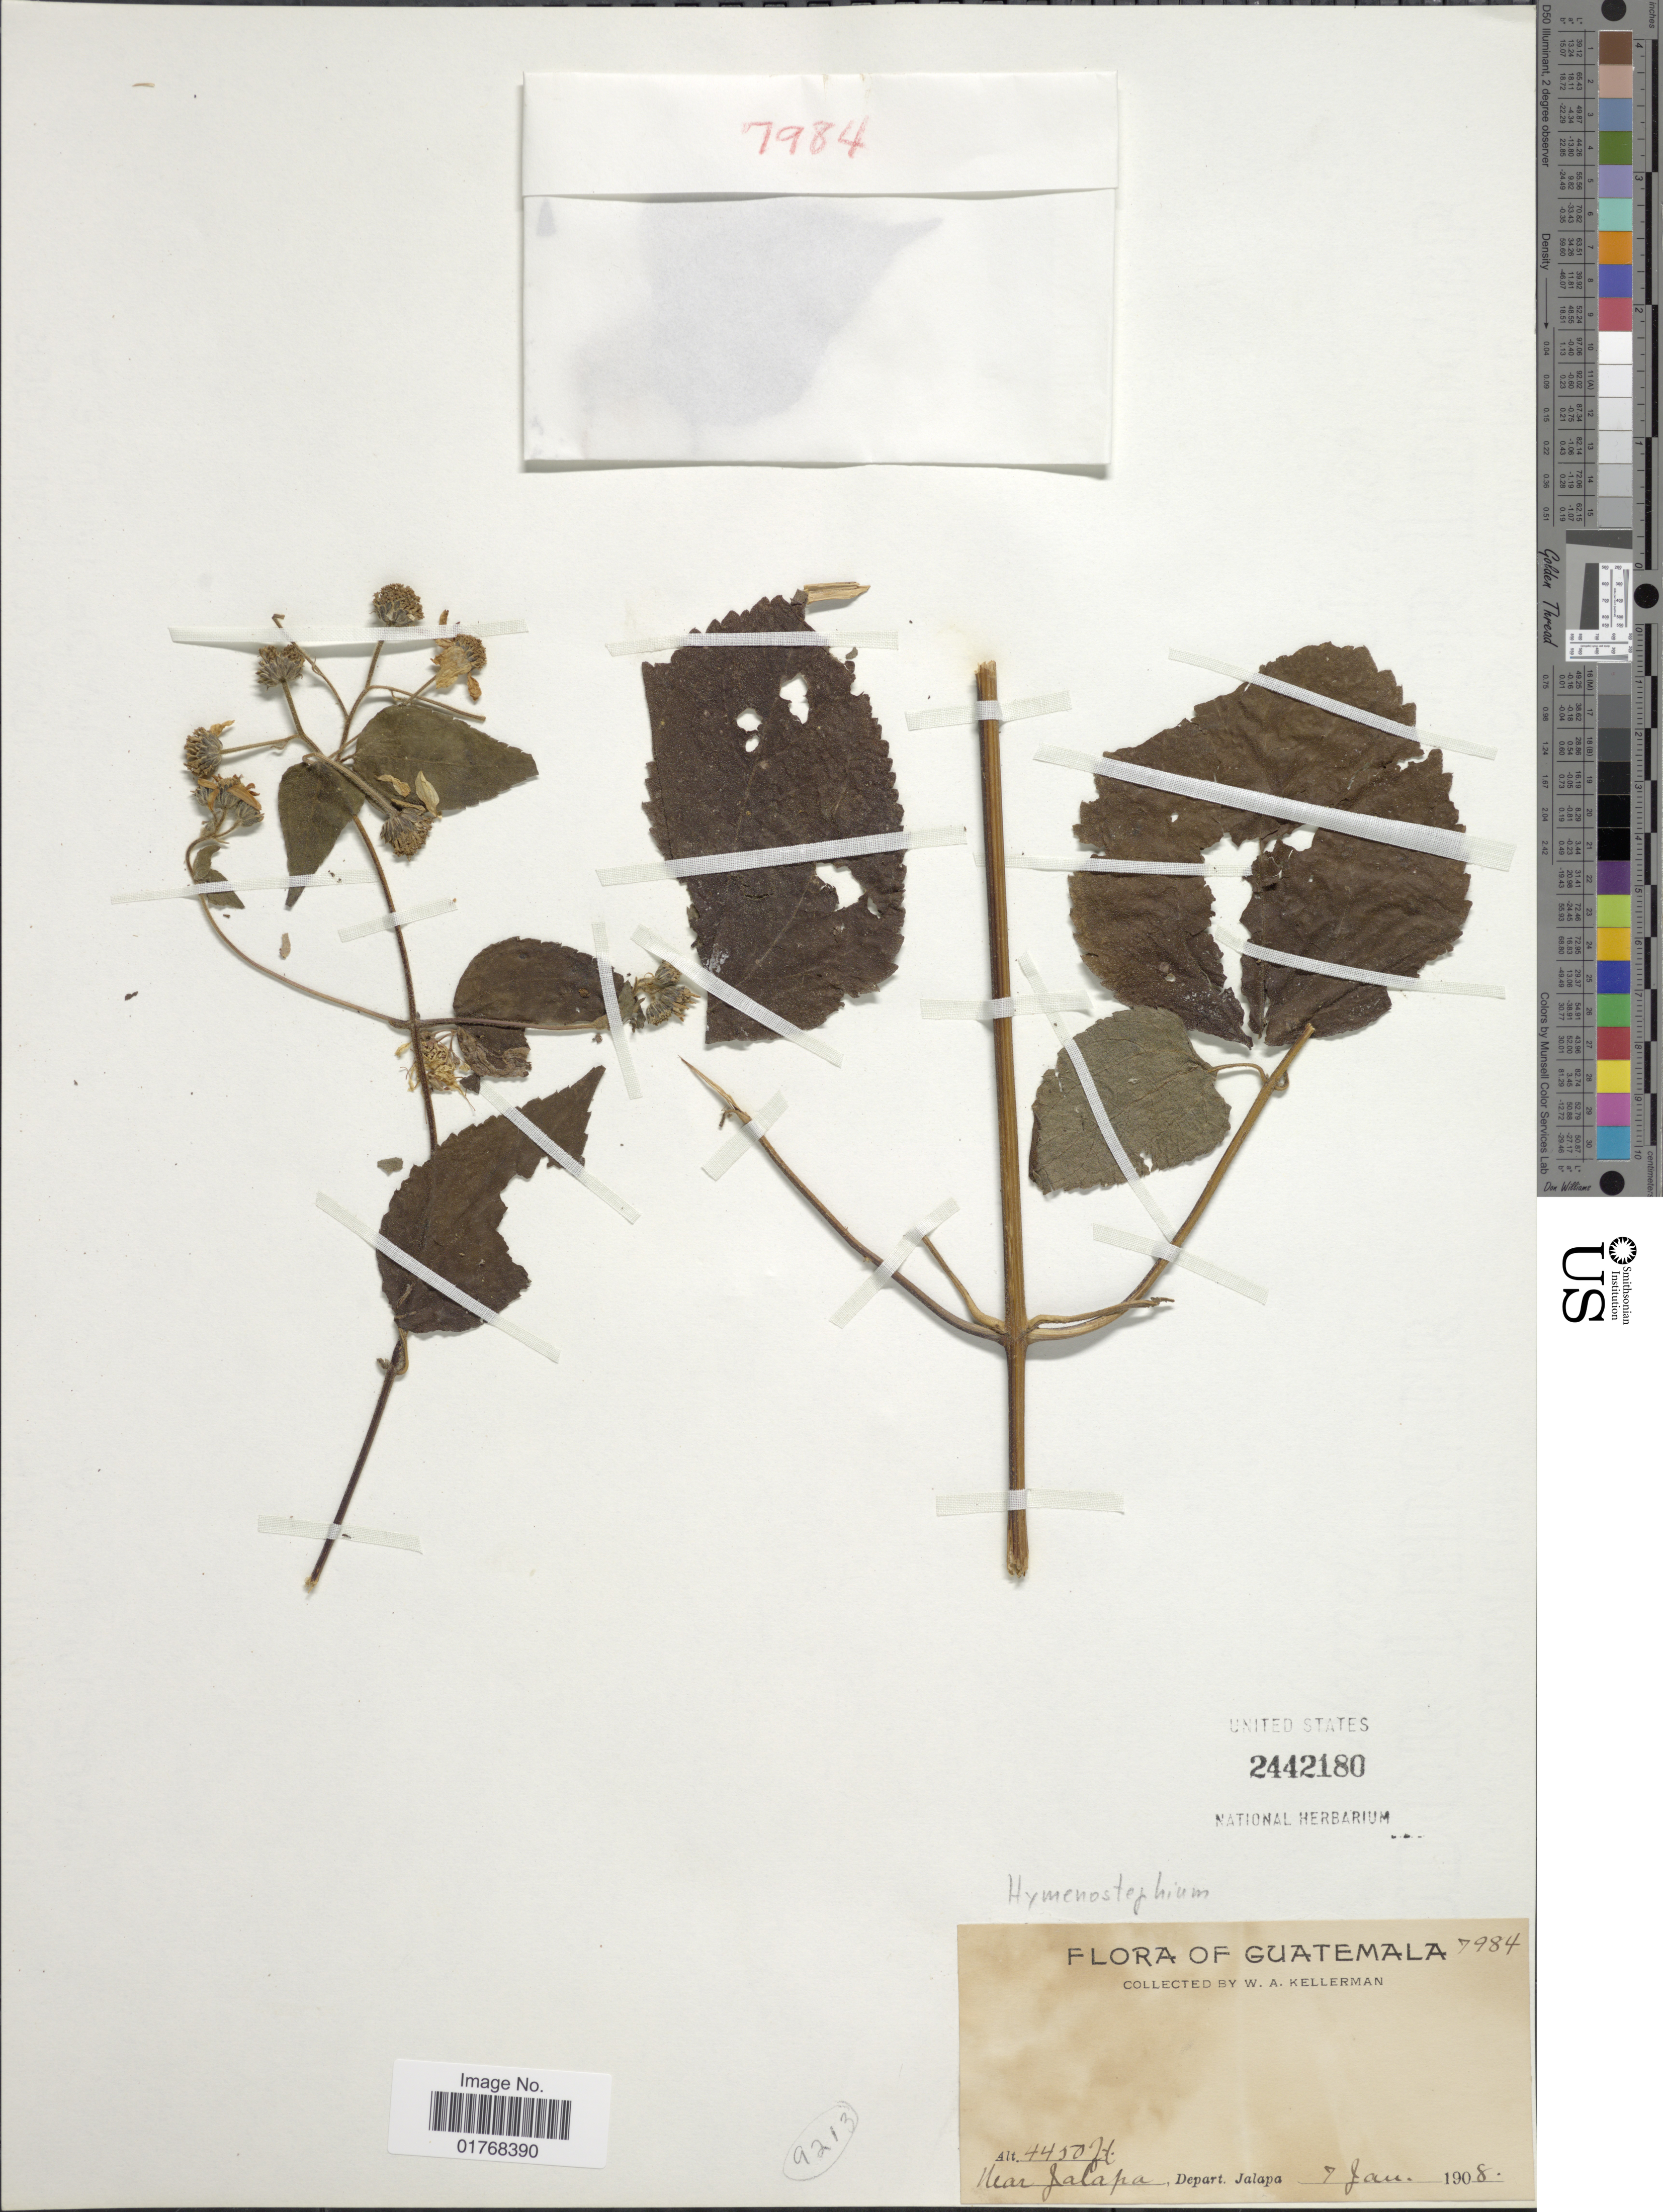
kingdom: Plantae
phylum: Tracheophyta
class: Magnoliopsida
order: Asterales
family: Asteraceae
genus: Viguiera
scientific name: Viguiera sp.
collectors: W. Kellerman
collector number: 7984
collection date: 1908-01-07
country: Guatemala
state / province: Jalapa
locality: Near Jalapa, Depart Jalapa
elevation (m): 1356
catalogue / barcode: US 2442180